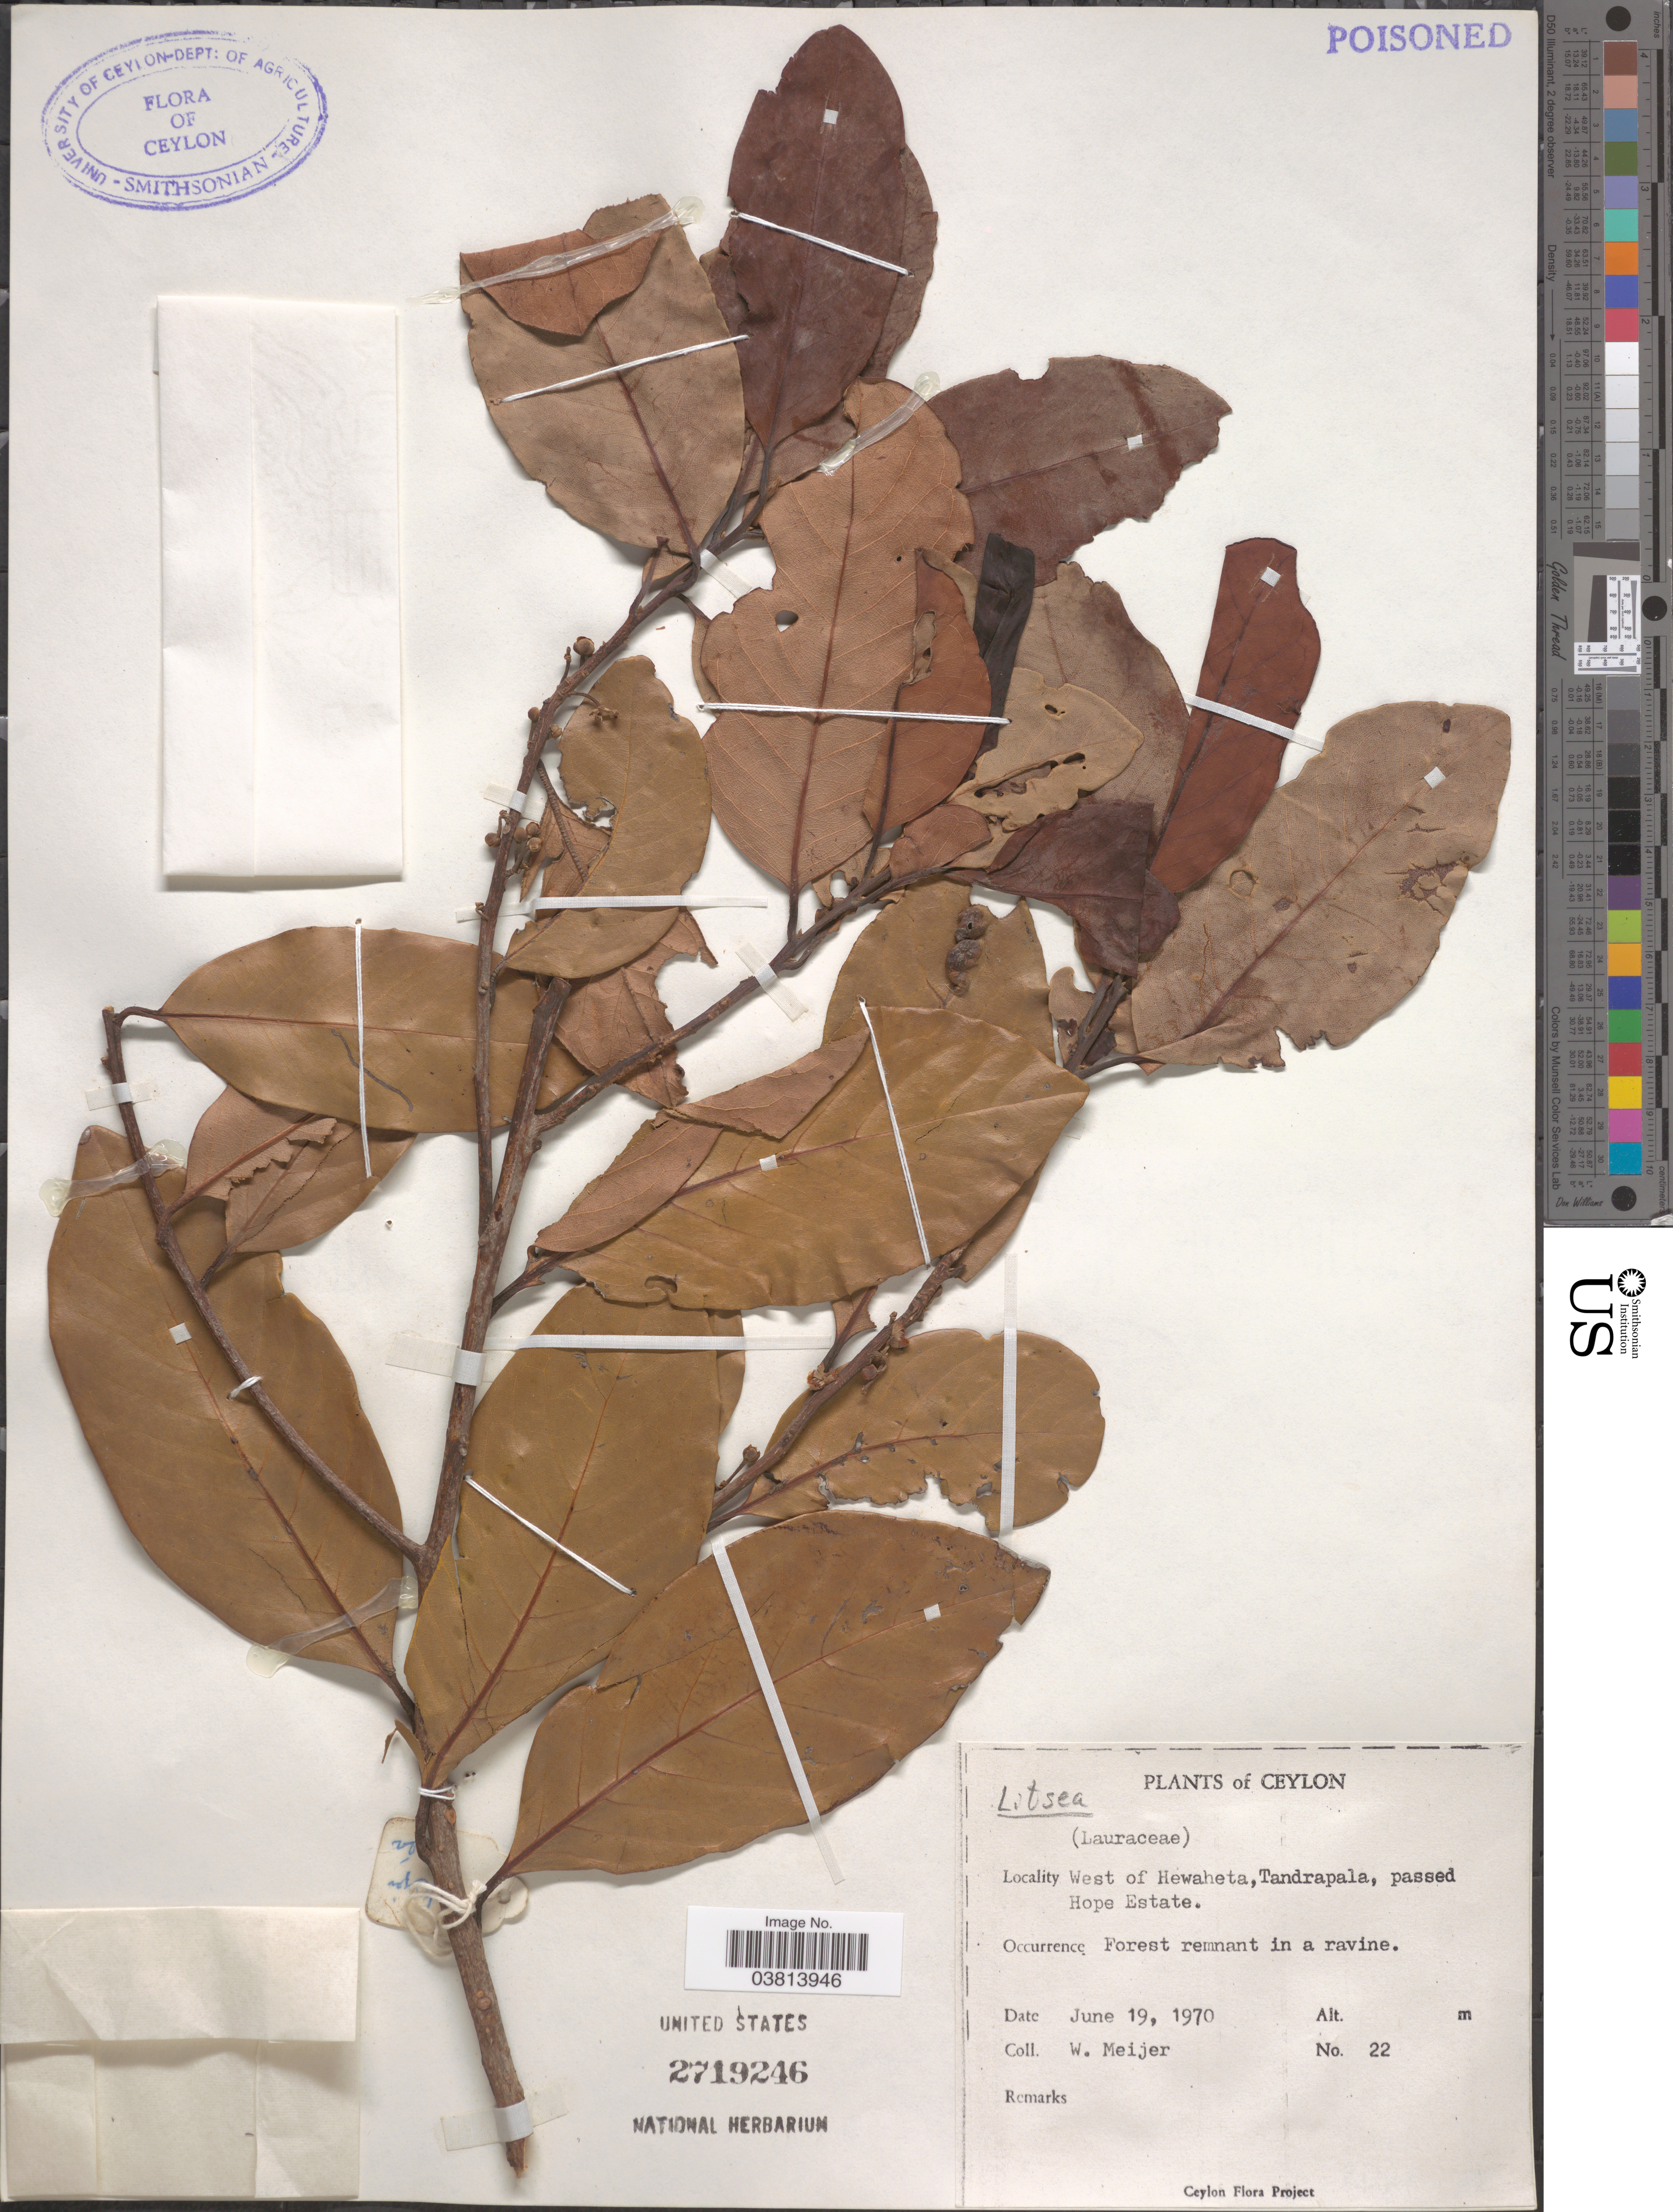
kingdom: Plantae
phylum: Tracheophyta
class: Magnoliopsida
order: Laurales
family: Lauraceae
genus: Litsea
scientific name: Litsea sp.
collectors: W. Meijer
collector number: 22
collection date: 1970-06-19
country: Sri Lanka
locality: Ceylon. West of Hewaheta, Tandrapala, passed Hope Estate.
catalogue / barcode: US 2719246